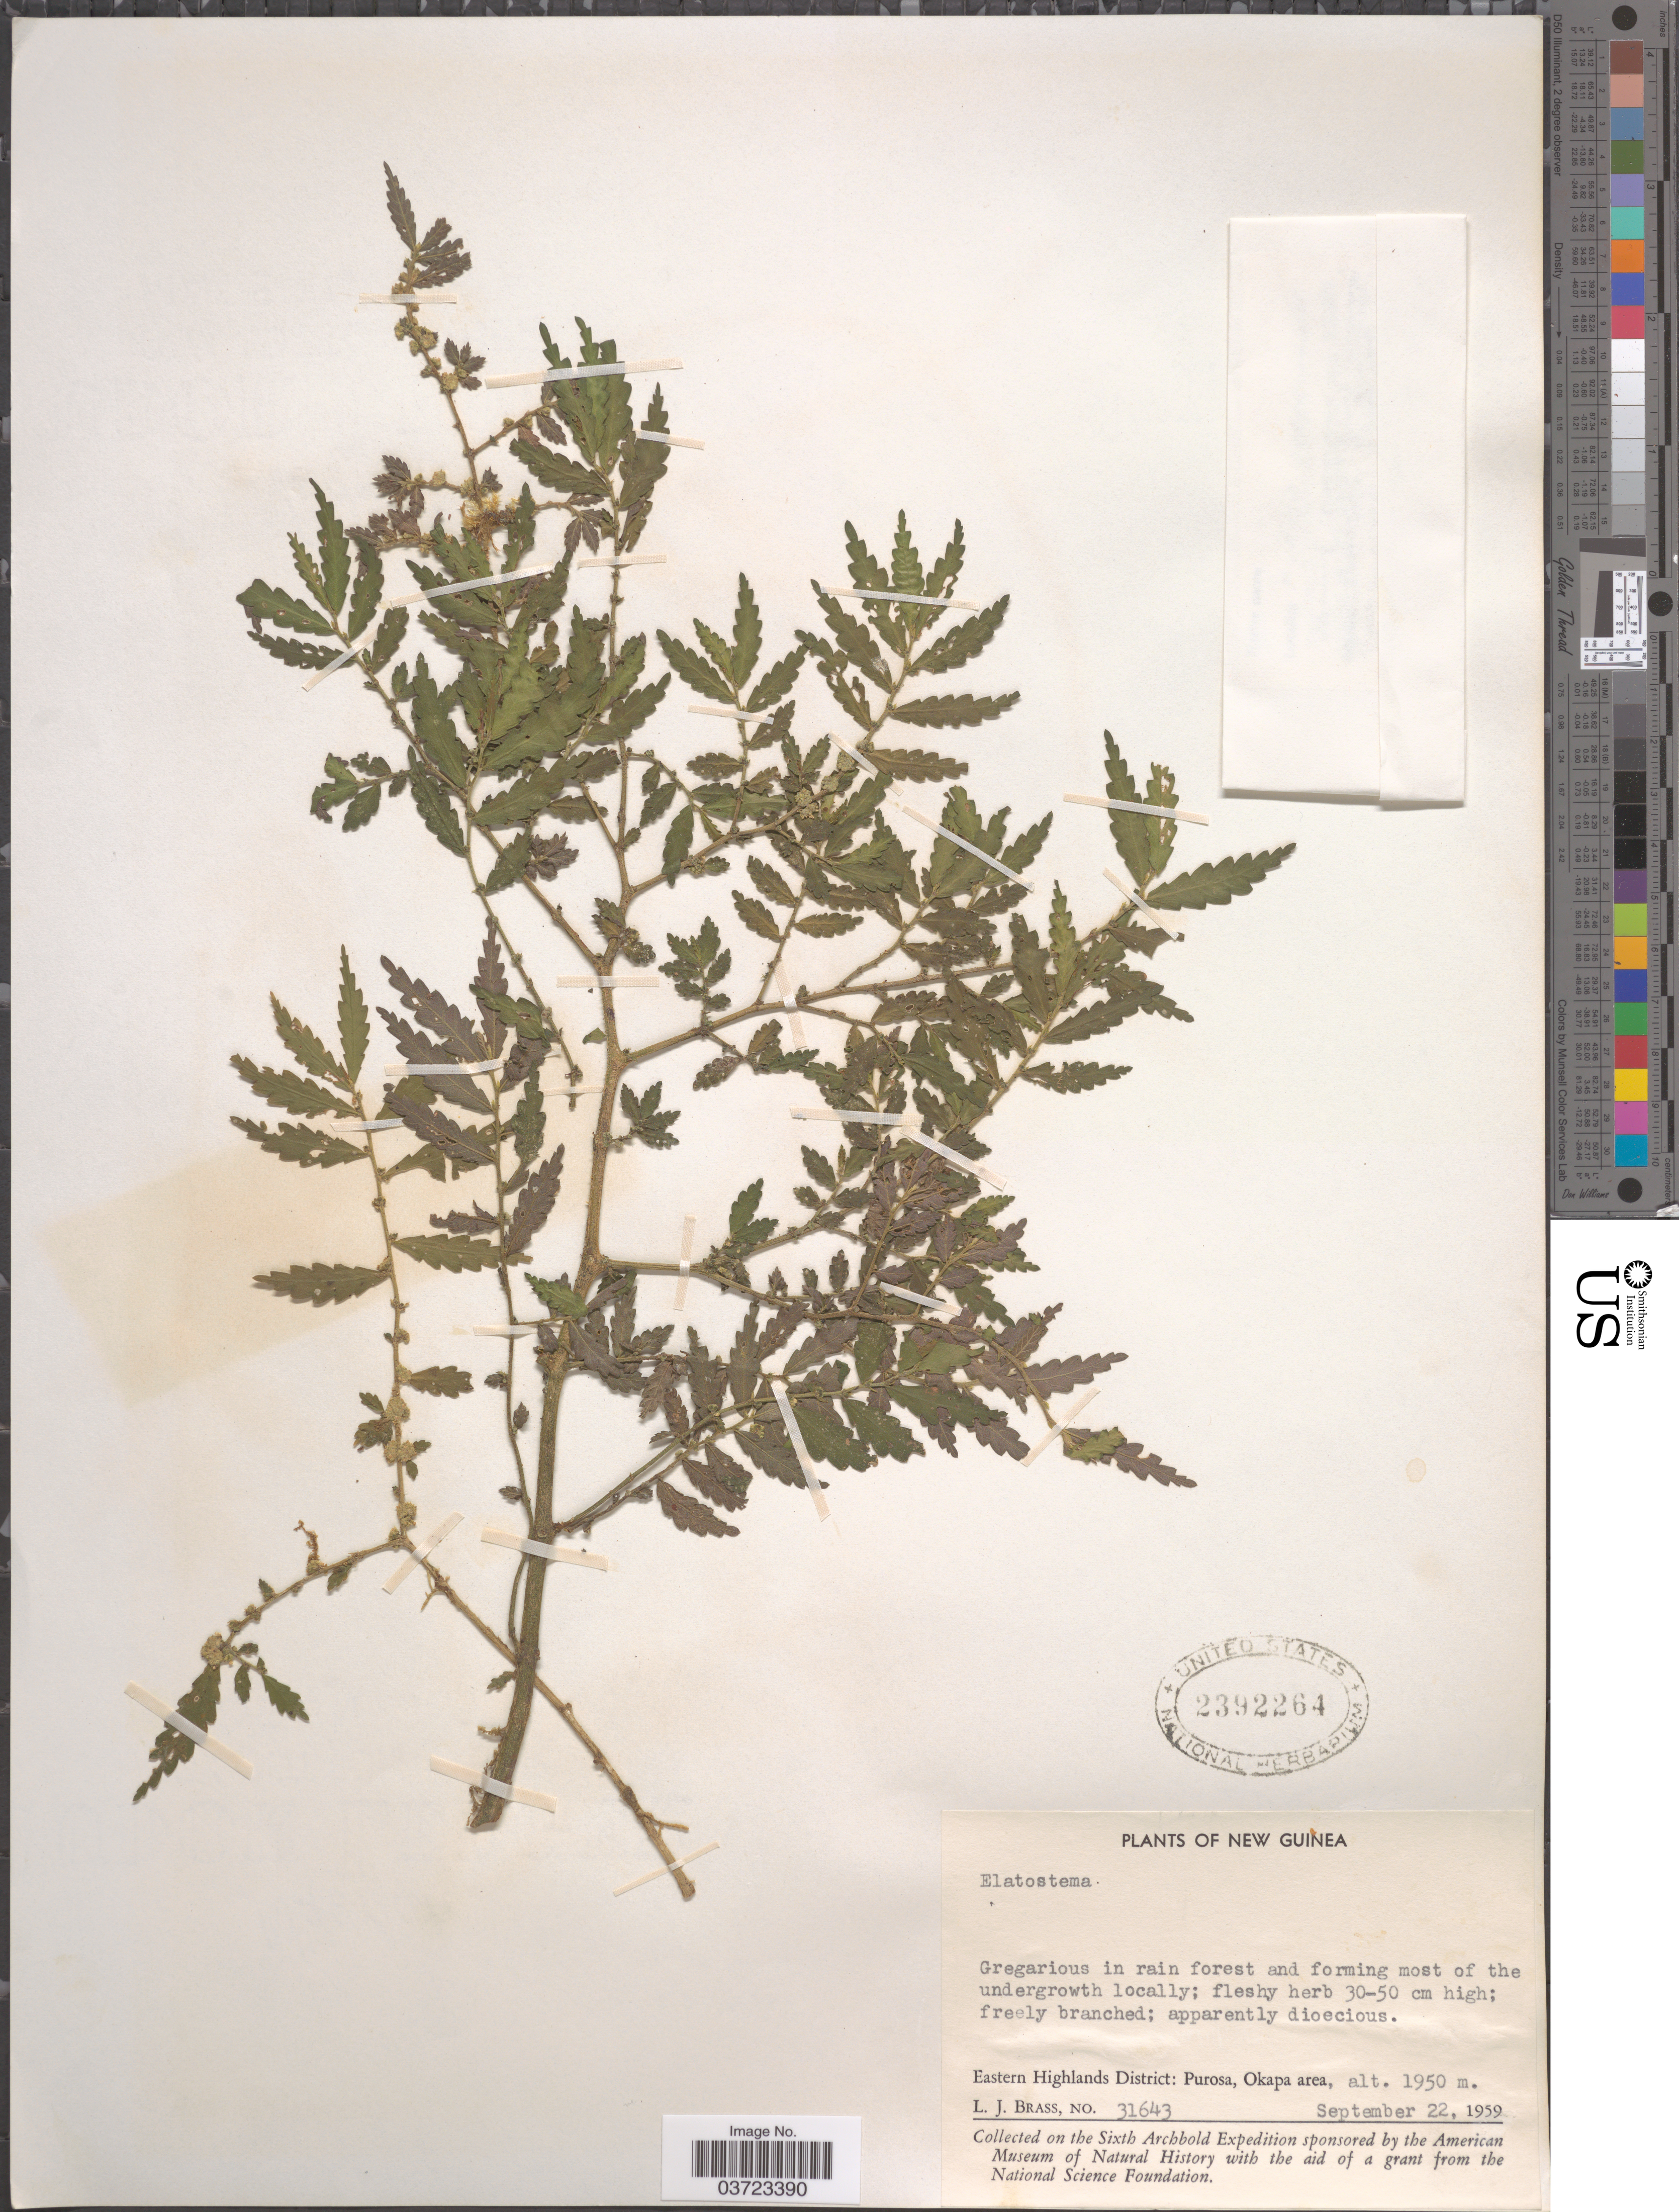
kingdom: Plantae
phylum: Tracheophyta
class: Magnoliopsida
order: Rosales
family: Urticaceae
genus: Elatostema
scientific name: Elatostema sp.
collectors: L. J. Brass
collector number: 31643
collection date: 1959-09-22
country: Papua New Guinea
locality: New Guinea. Eastern Highlands District: Purosa, Okapa area.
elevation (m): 1950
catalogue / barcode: US 2392264